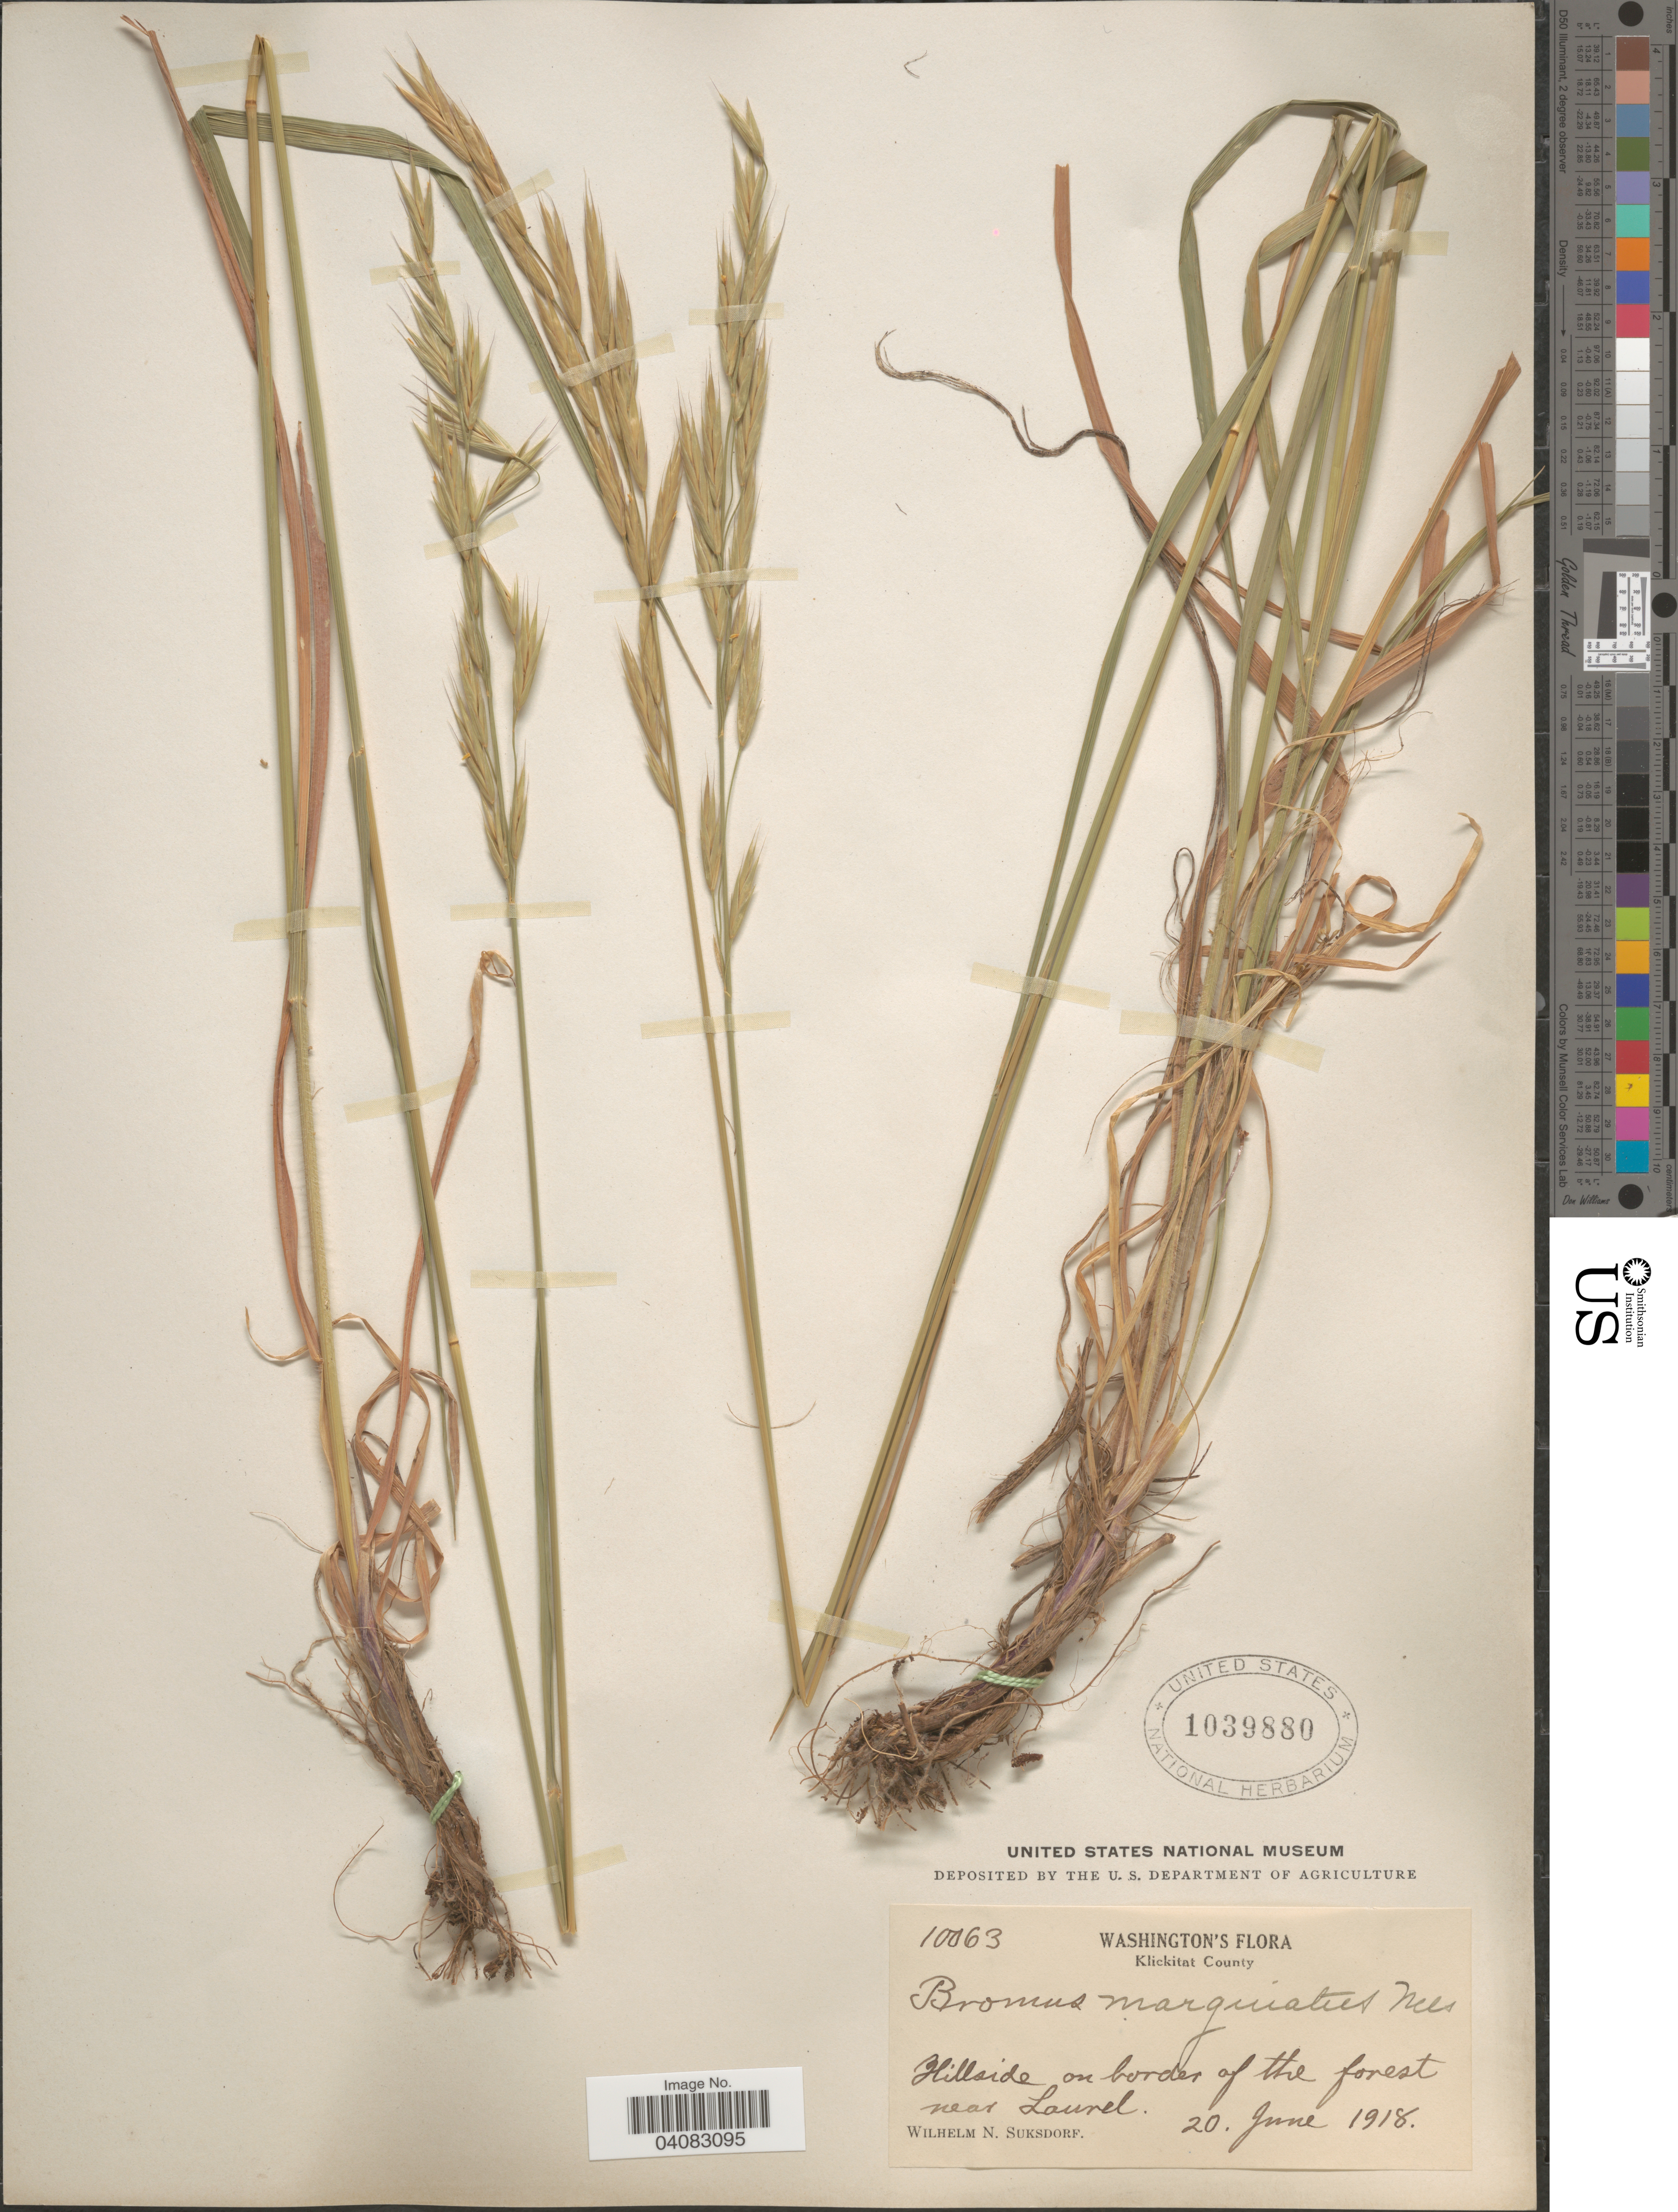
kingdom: Plantae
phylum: Tracheophyta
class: Liliopsida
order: Poales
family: Poaceae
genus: Bromus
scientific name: Bromus marginatus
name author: Nees ex Steud.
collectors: W. N. Suksdorf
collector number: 10063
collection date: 1918-06-20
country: United States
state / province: Washington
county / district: Klickitat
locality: Klickitat County. Hillside on border of the forest near Laurel.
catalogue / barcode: US 1039880